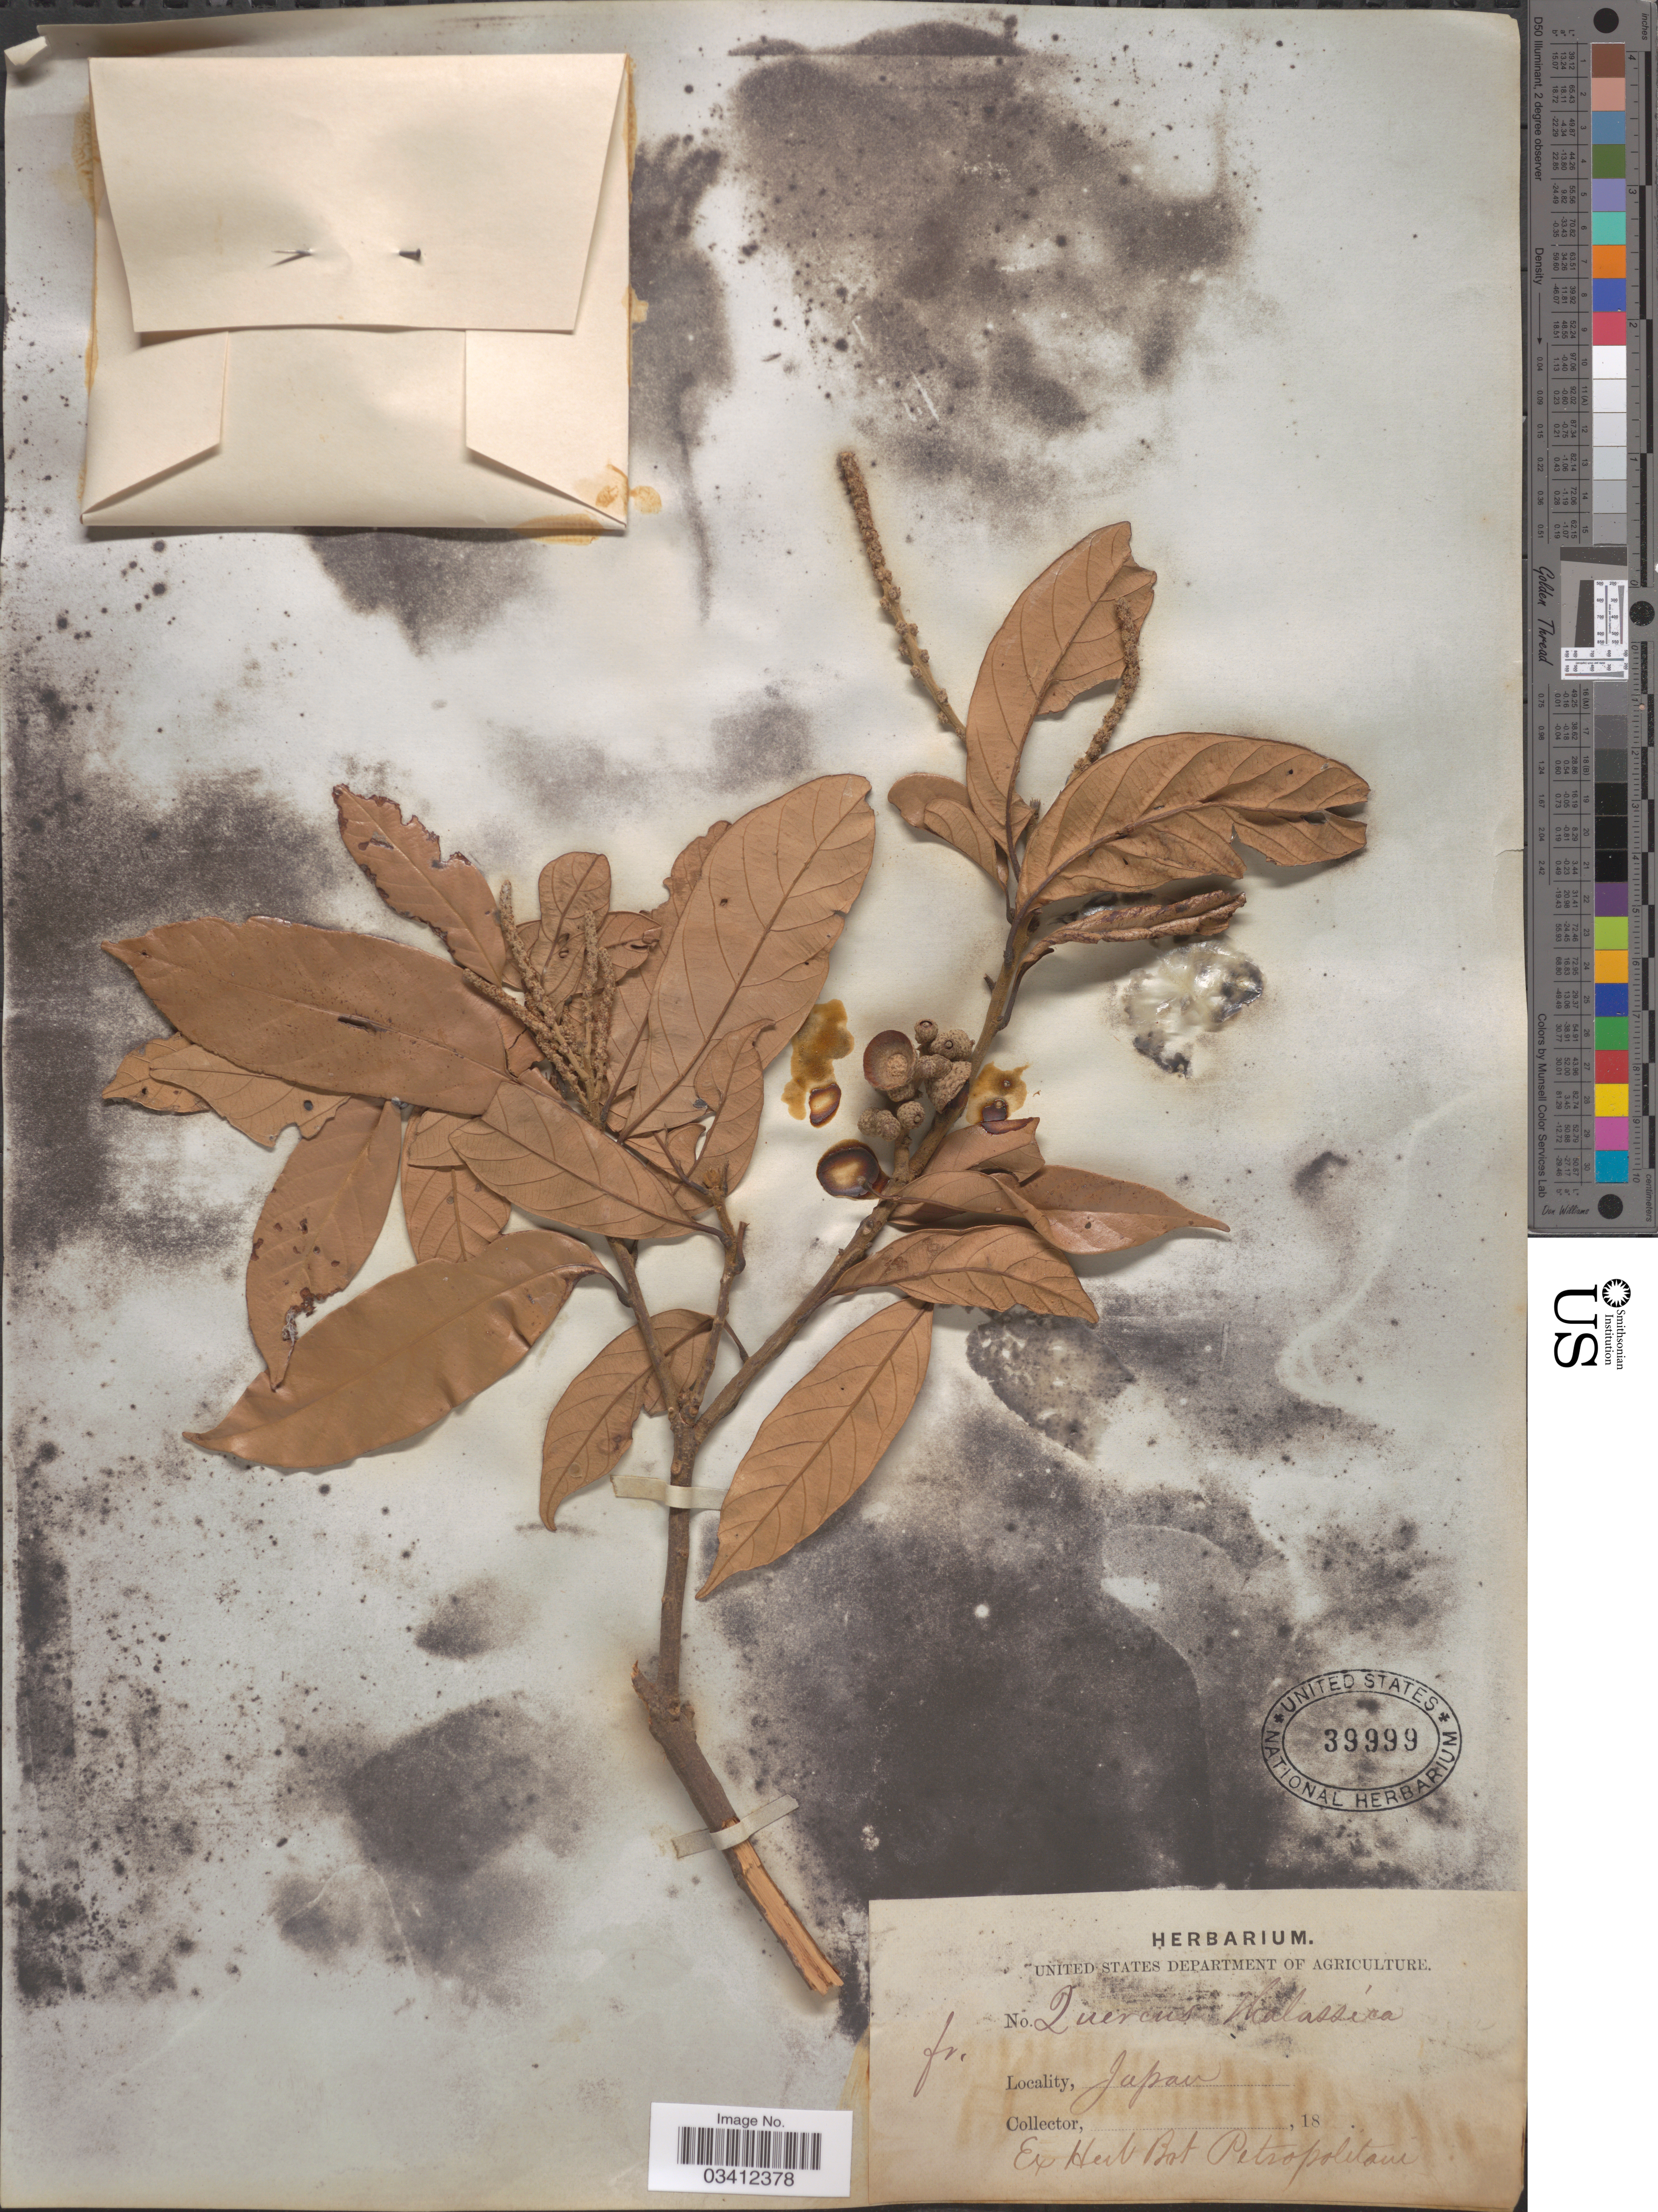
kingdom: Plantae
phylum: Tracheophyta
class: Magnoliopsida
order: Fagales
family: Fagaceae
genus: Quercus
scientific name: Quercus thalassica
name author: Hance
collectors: ex Herb. Horti Bot. Petropolitani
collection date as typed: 18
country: Japan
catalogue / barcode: US 39999